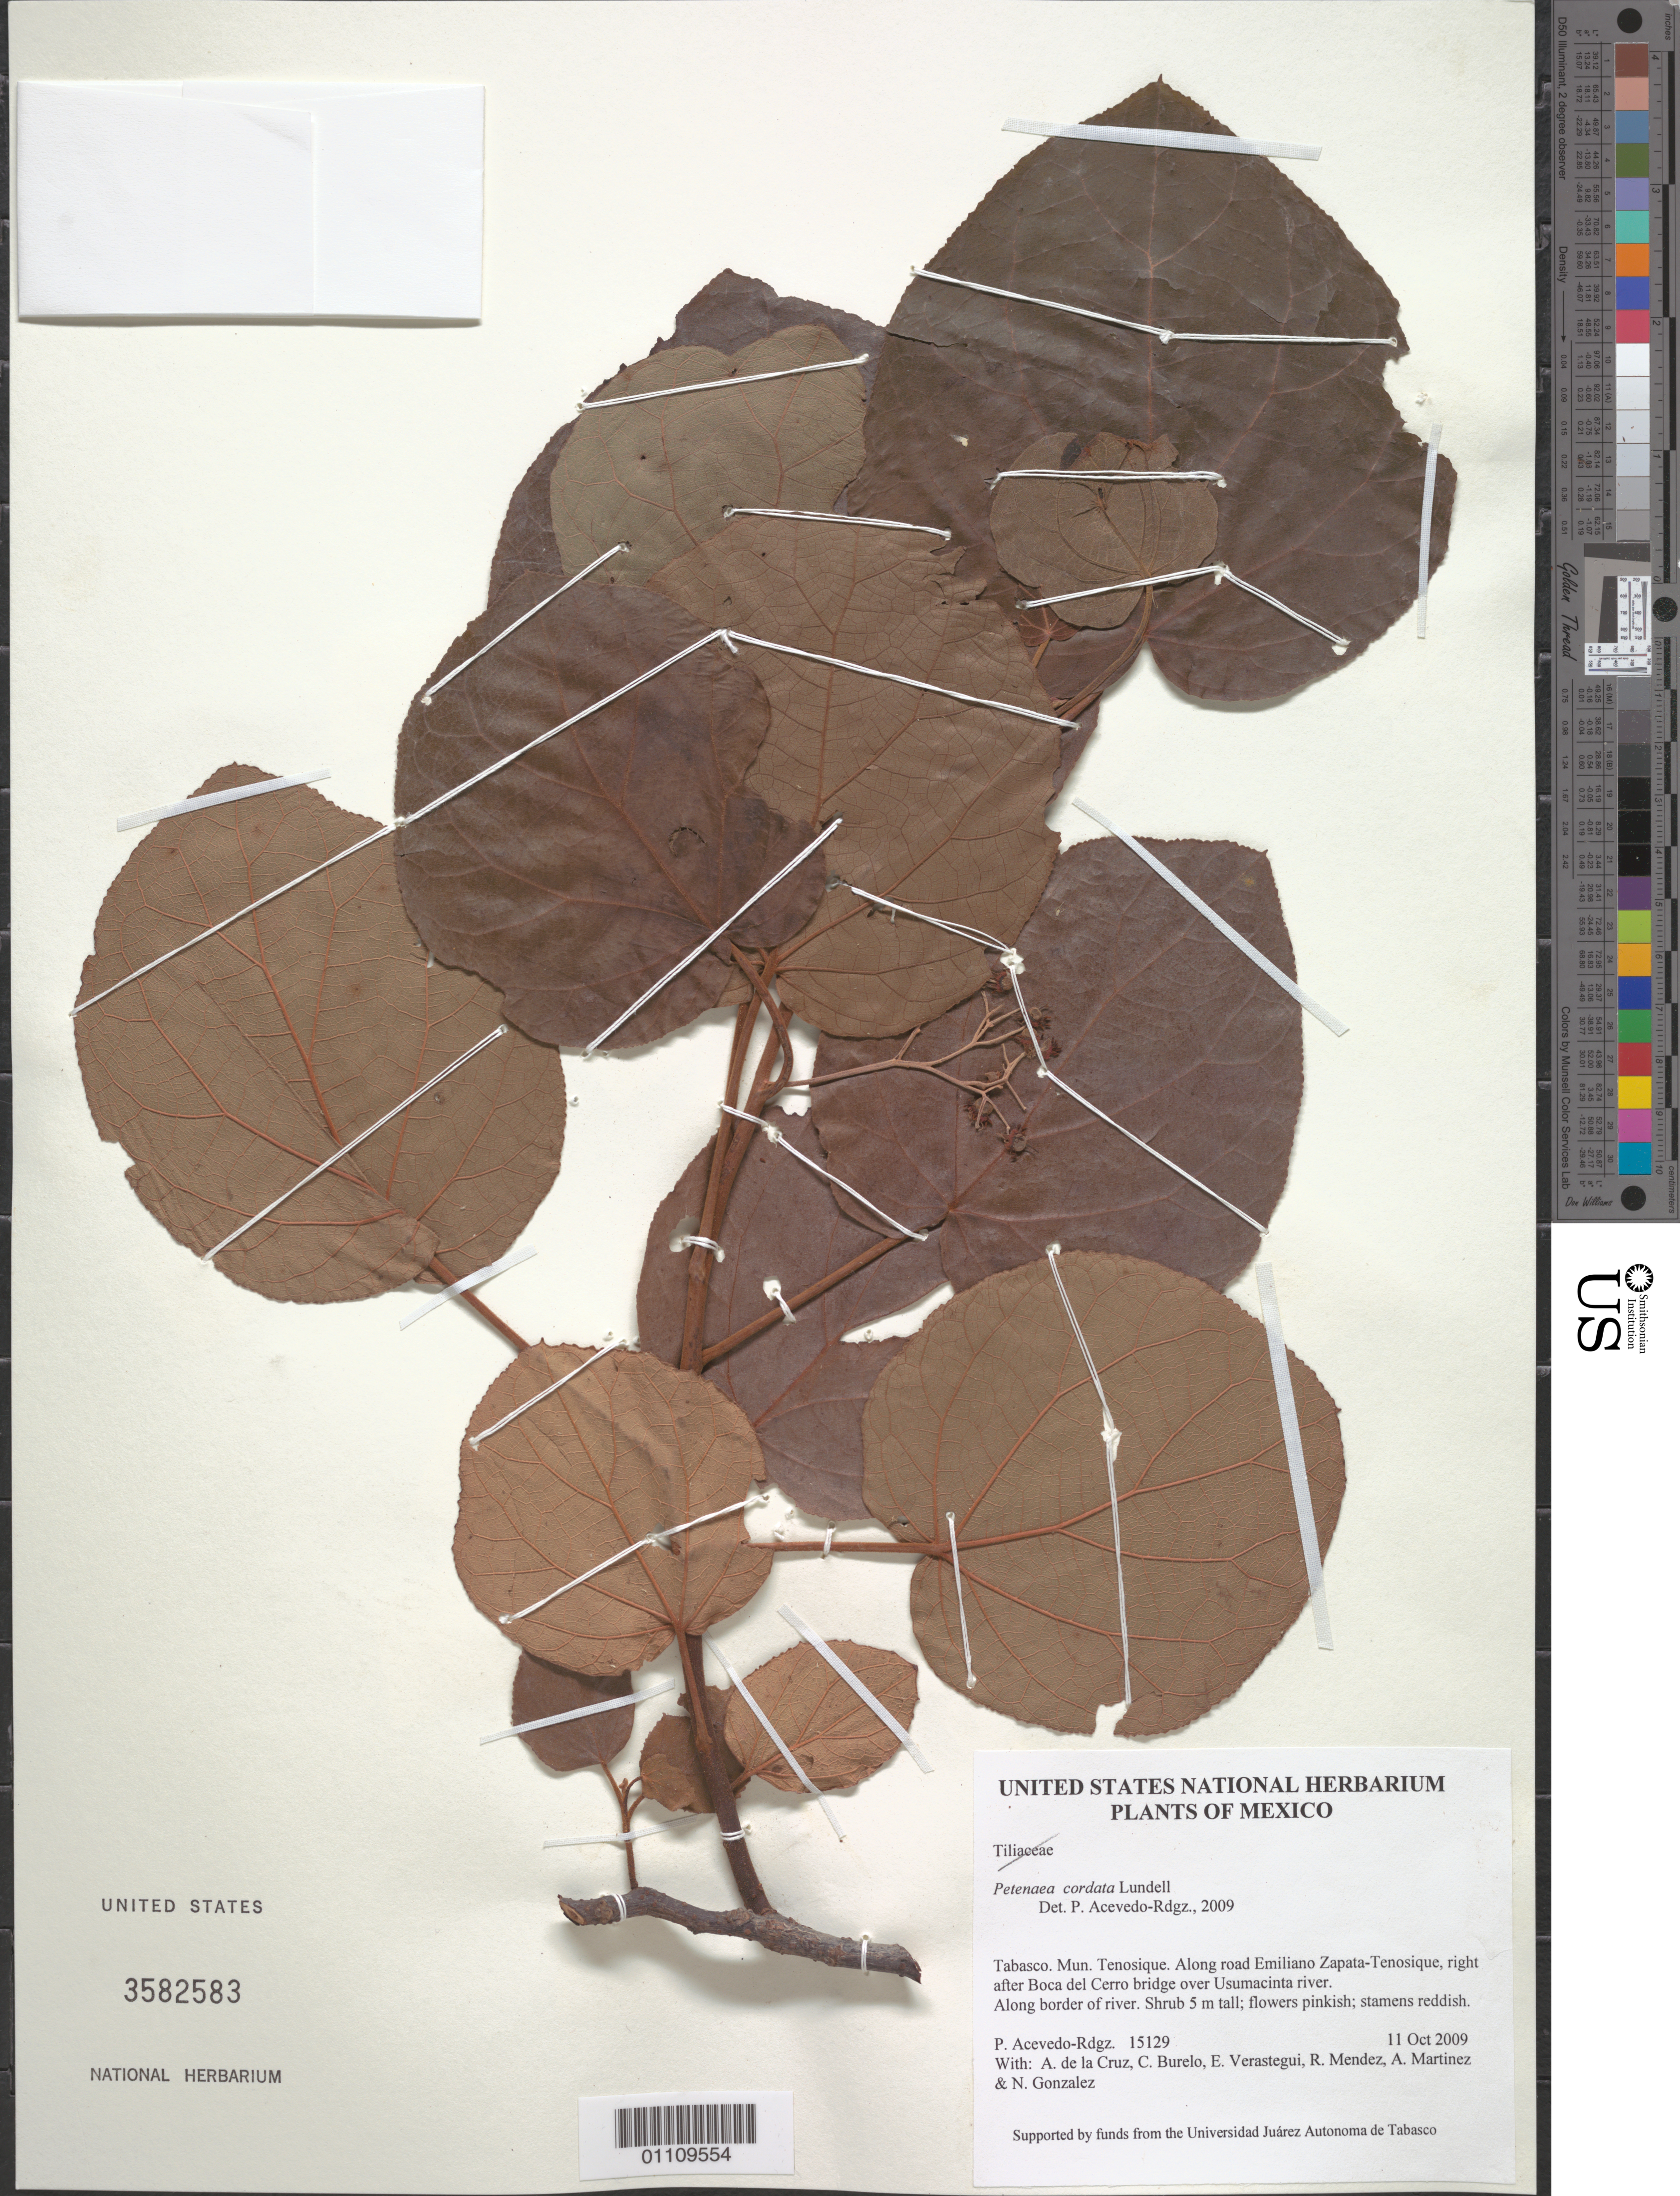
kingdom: Plantae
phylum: Tracheophyta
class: Magnoliopsida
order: Huerteales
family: Petenaeaceae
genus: Petenaea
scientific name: Petenaea cordata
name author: Lundell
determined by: Acevedo-Rodríguez, P., (BOT), Smithsonian Institution - National Museum of Natural History (UNITED STATES)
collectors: P. Acevedo-Rodr., A. de la Cruz, C. Burelo, E. Verastegui, R. Mendez & A. Martinez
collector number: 15129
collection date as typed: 11 Oct 2009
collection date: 2009-10-11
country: Mexico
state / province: Tabasco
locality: Mun. Tenosique. Along road Emiliano Zapata-Tenosique, right after Boca del Cerro bridge over Usumacinta river.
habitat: Along border of river.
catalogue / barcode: US 3582583